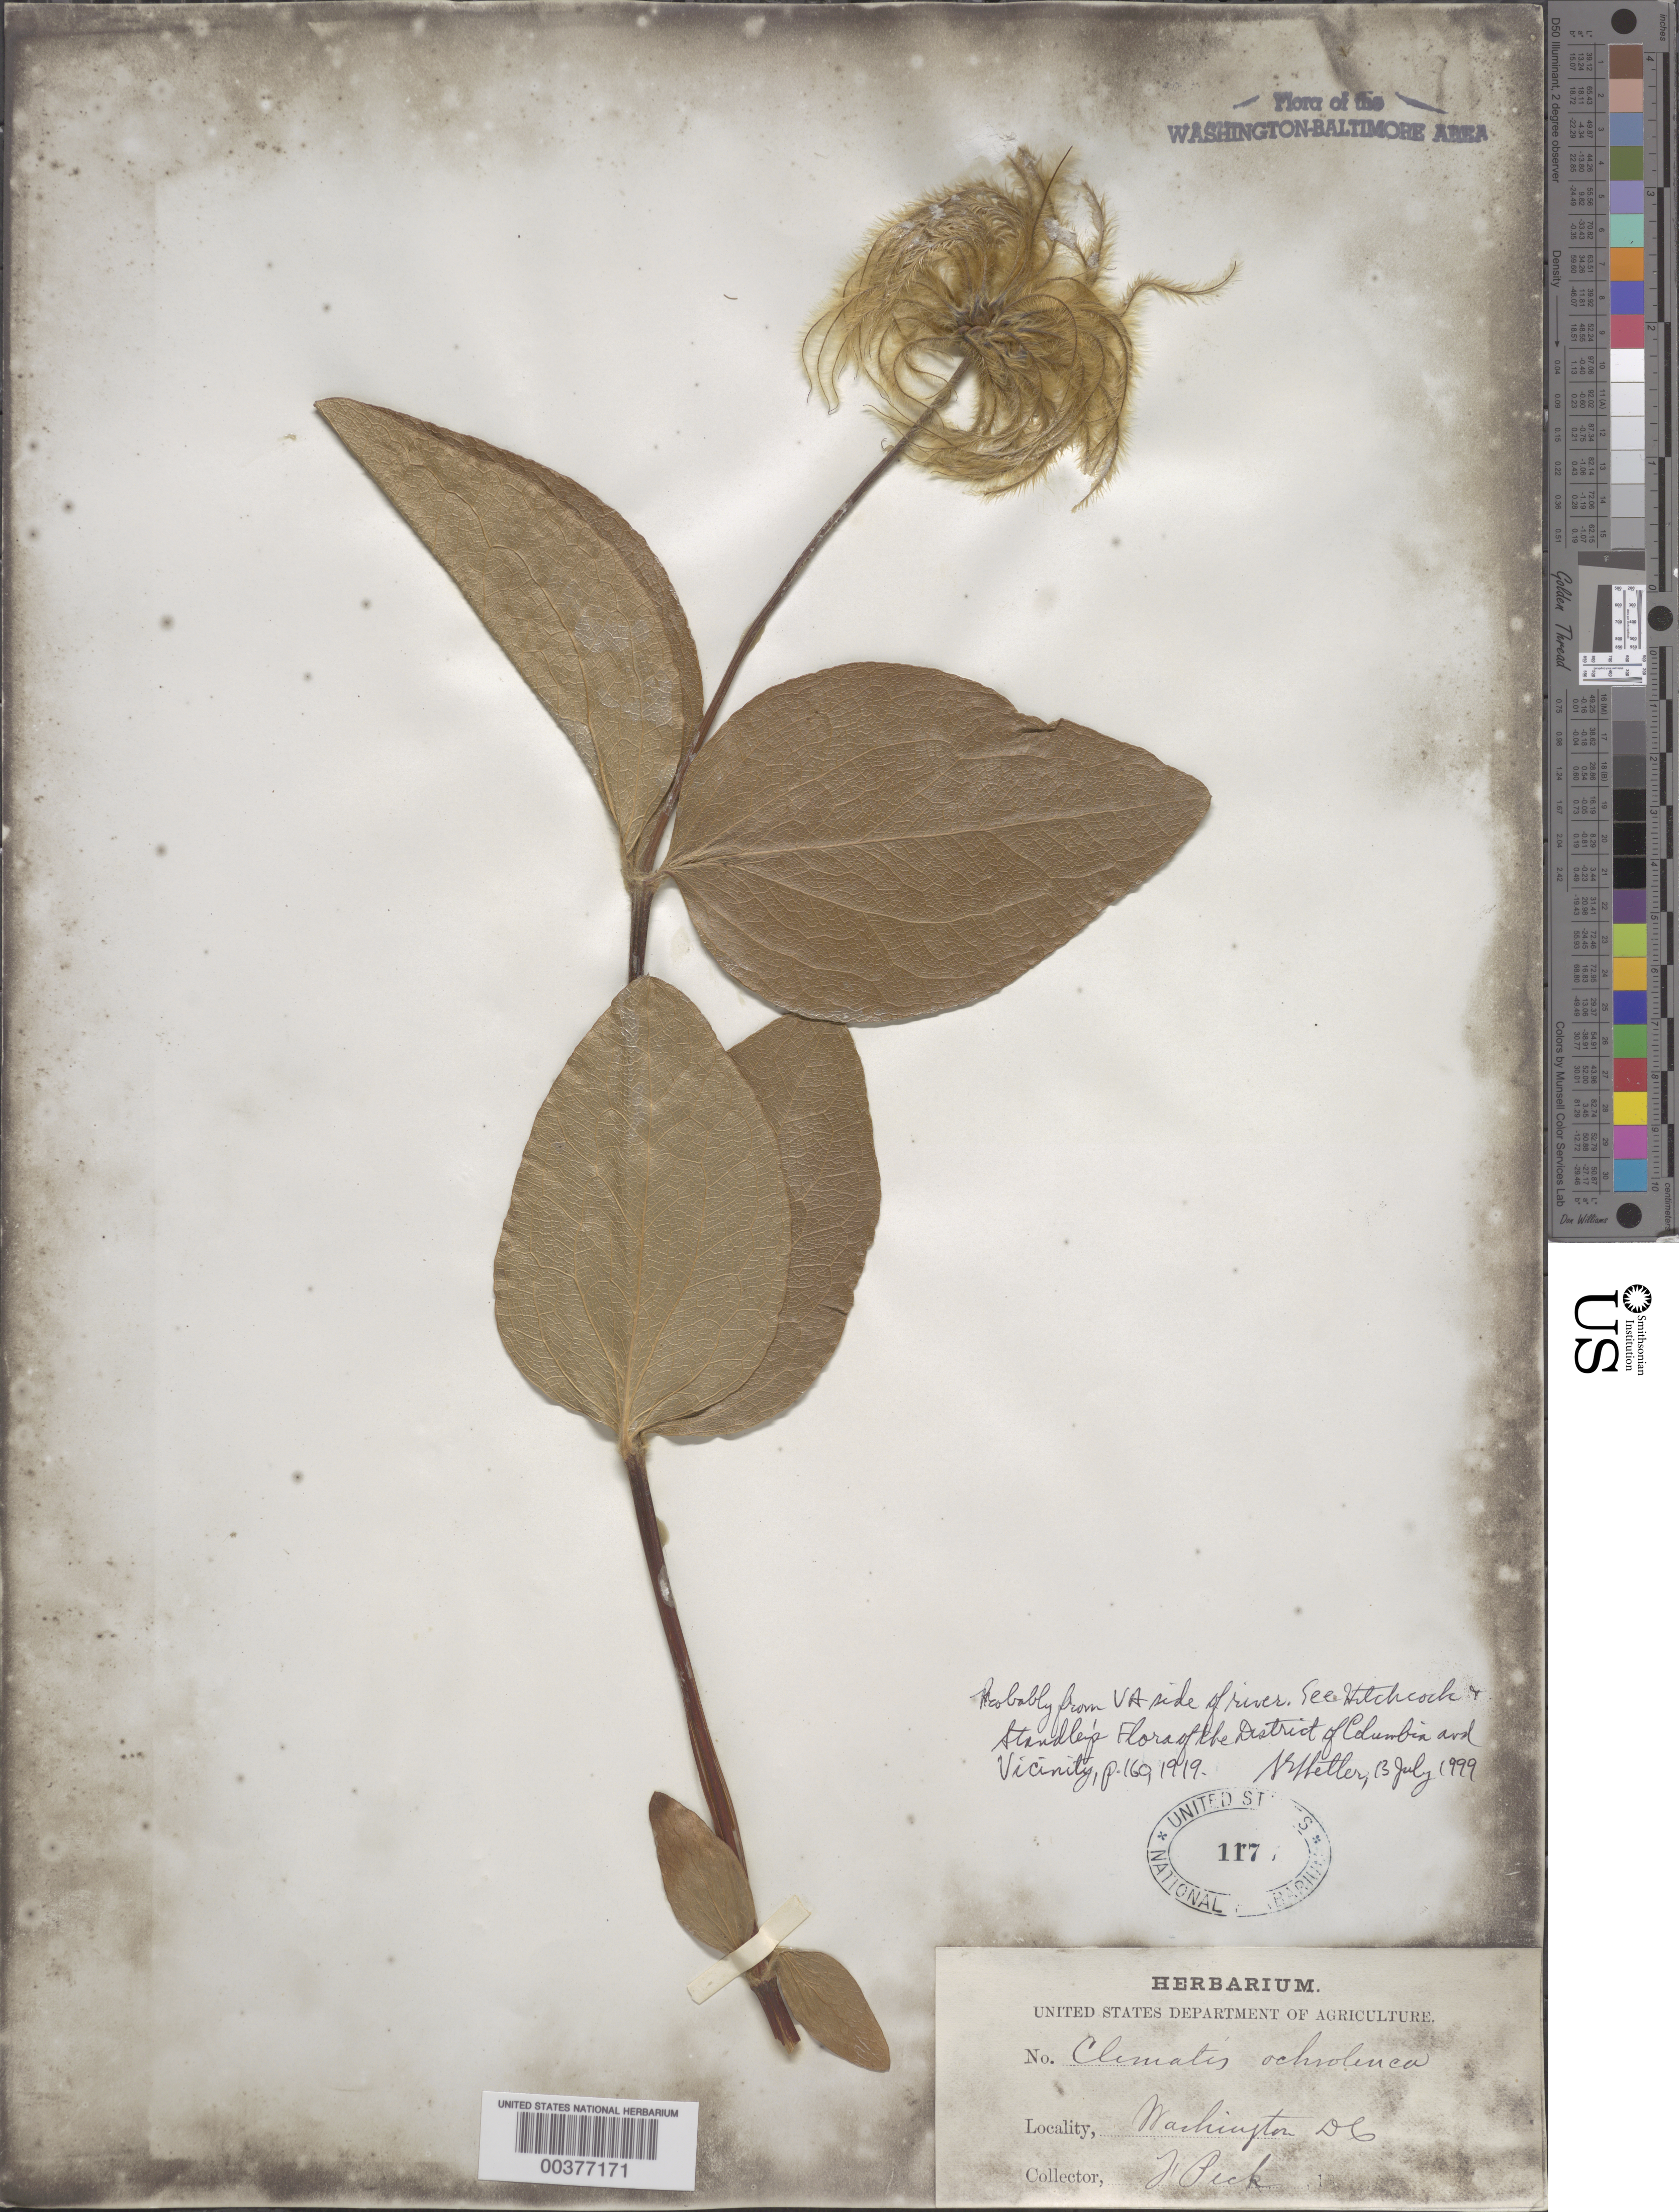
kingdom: Plantae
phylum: Tracheophyta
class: Magnoliopsida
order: Ranunculales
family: Ranunculaceae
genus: Clematis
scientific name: Clematis ochroleuca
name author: Aiton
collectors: F. Peck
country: United States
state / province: Virginia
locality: Washington DC area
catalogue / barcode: US 117